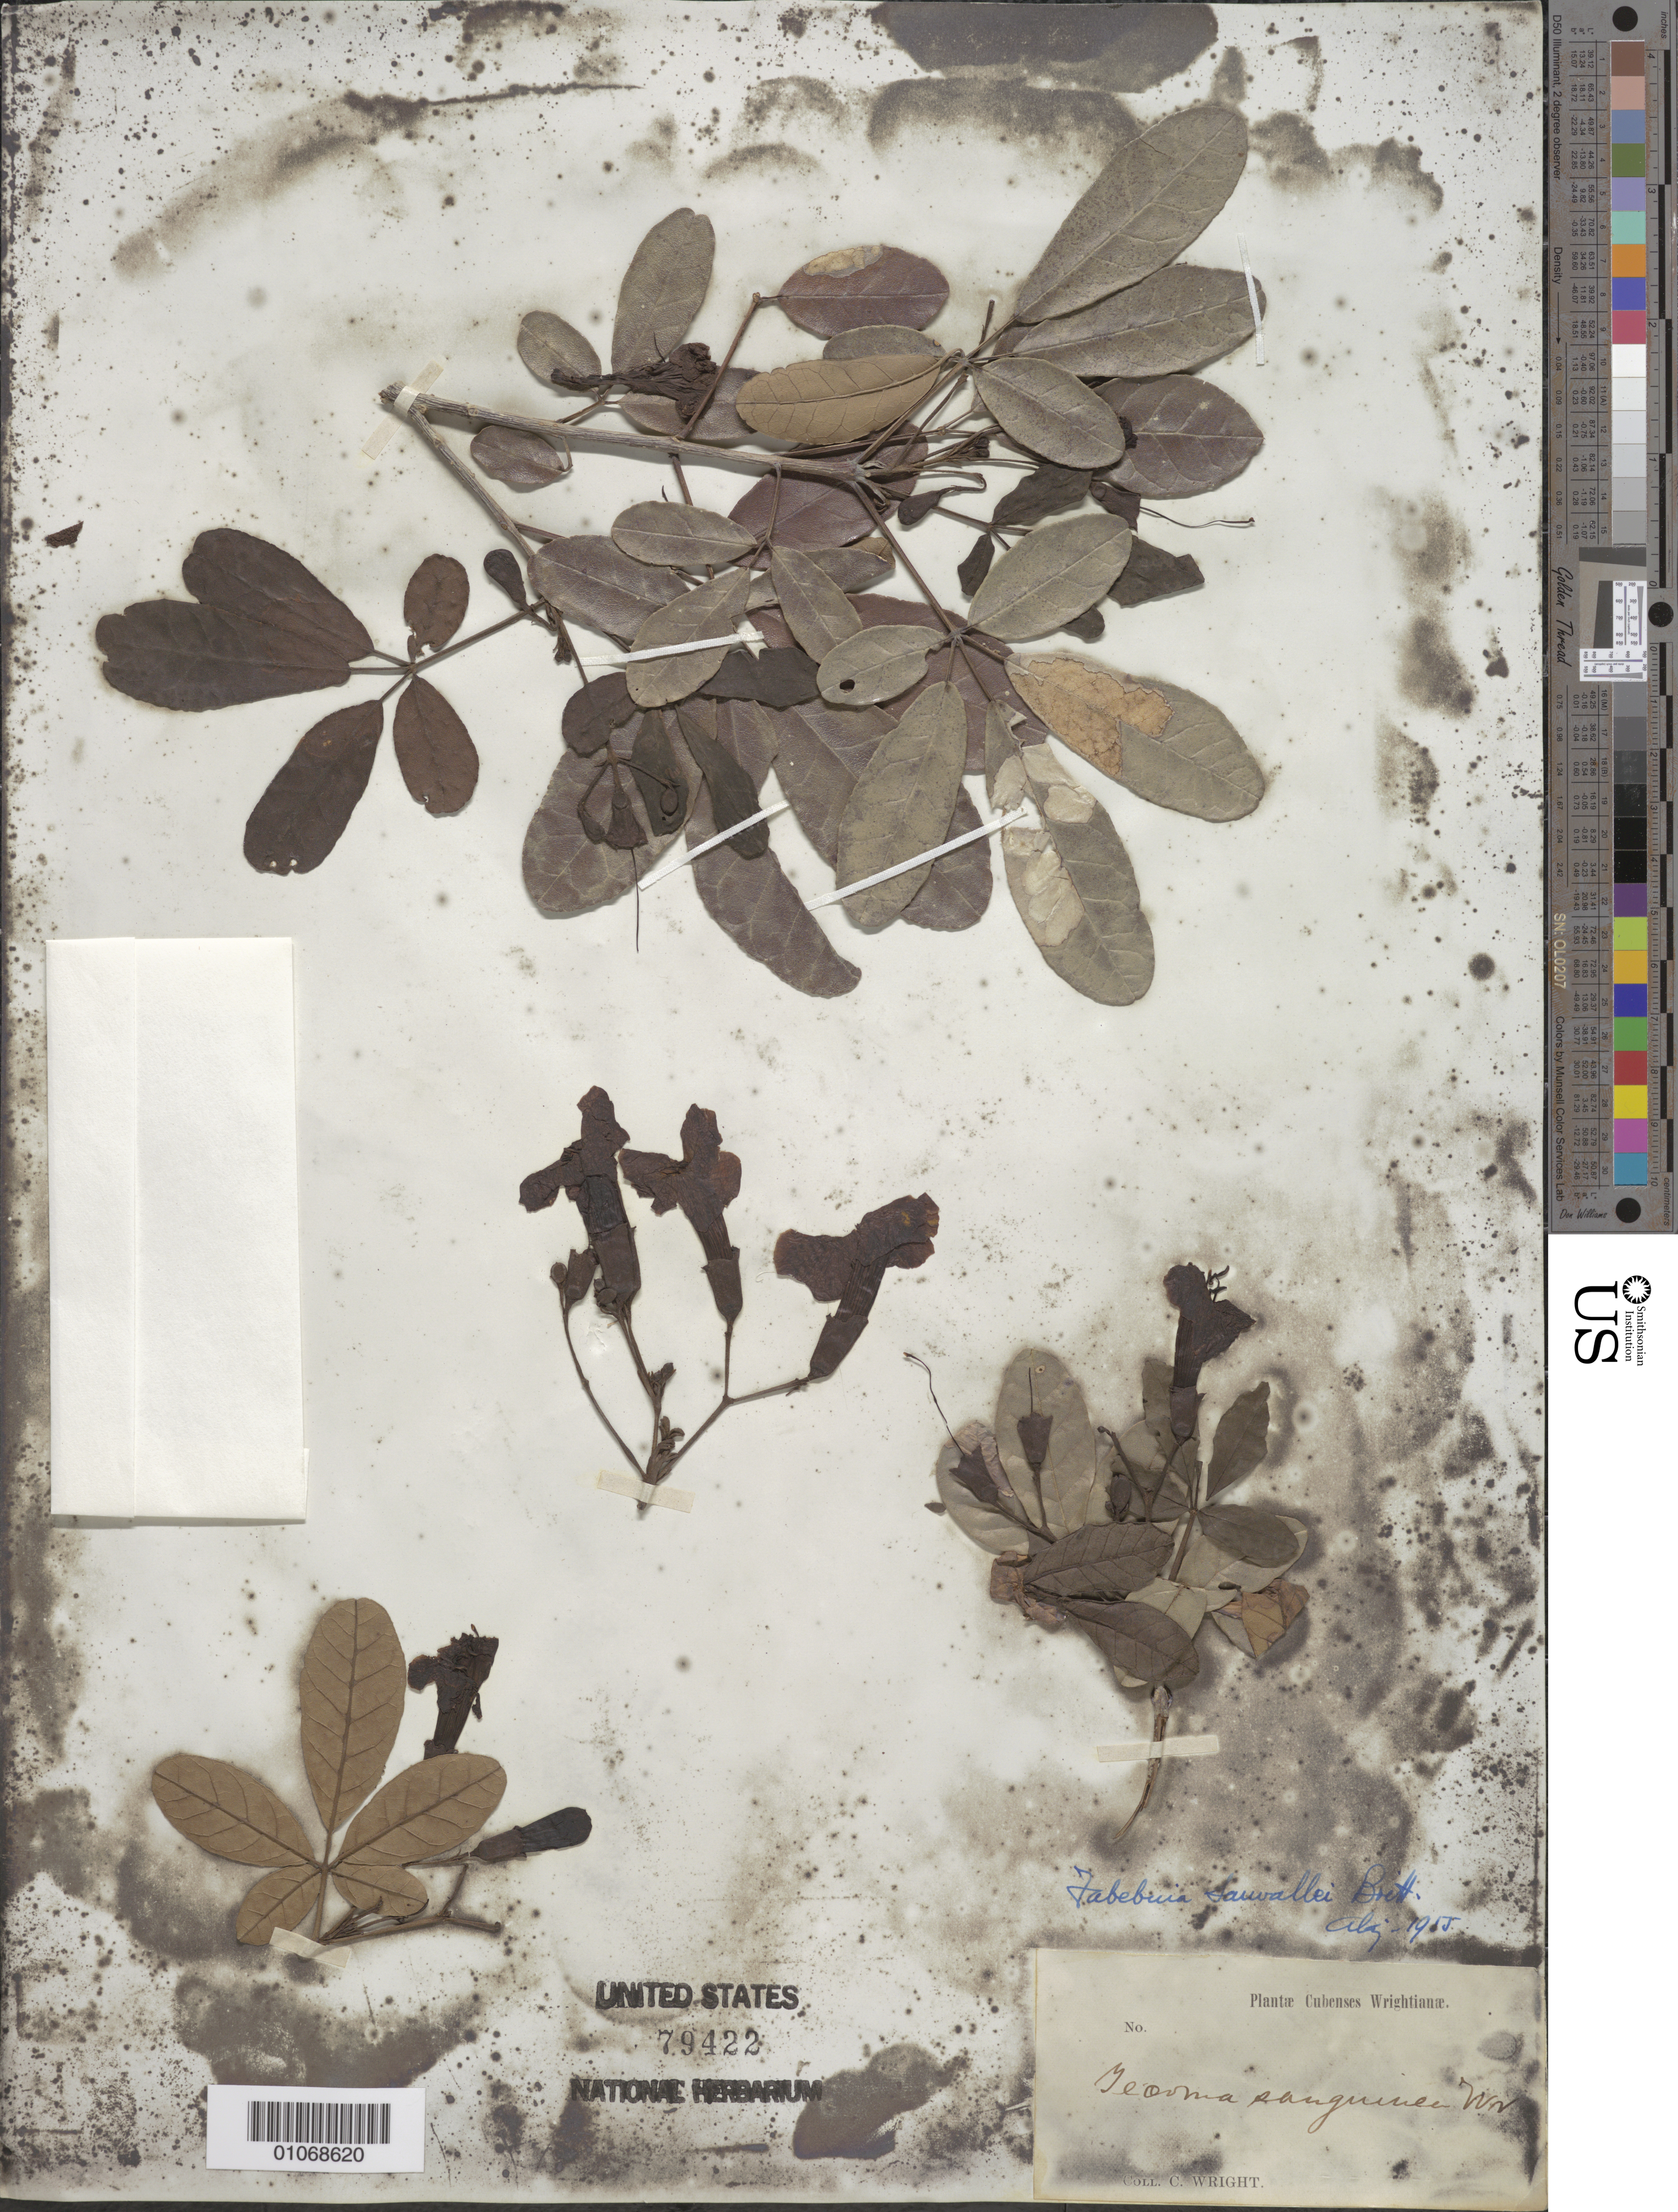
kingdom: Plantae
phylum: Tracheophyta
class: Magnoliopsida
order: Lamiales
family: Bignoniaceae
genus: Tabebuia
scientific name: Tabebuia sauvallei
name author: Britton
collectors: C. Wright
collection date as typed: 1800 to 1899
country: Cuba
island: Cuba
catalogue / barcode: US 79422